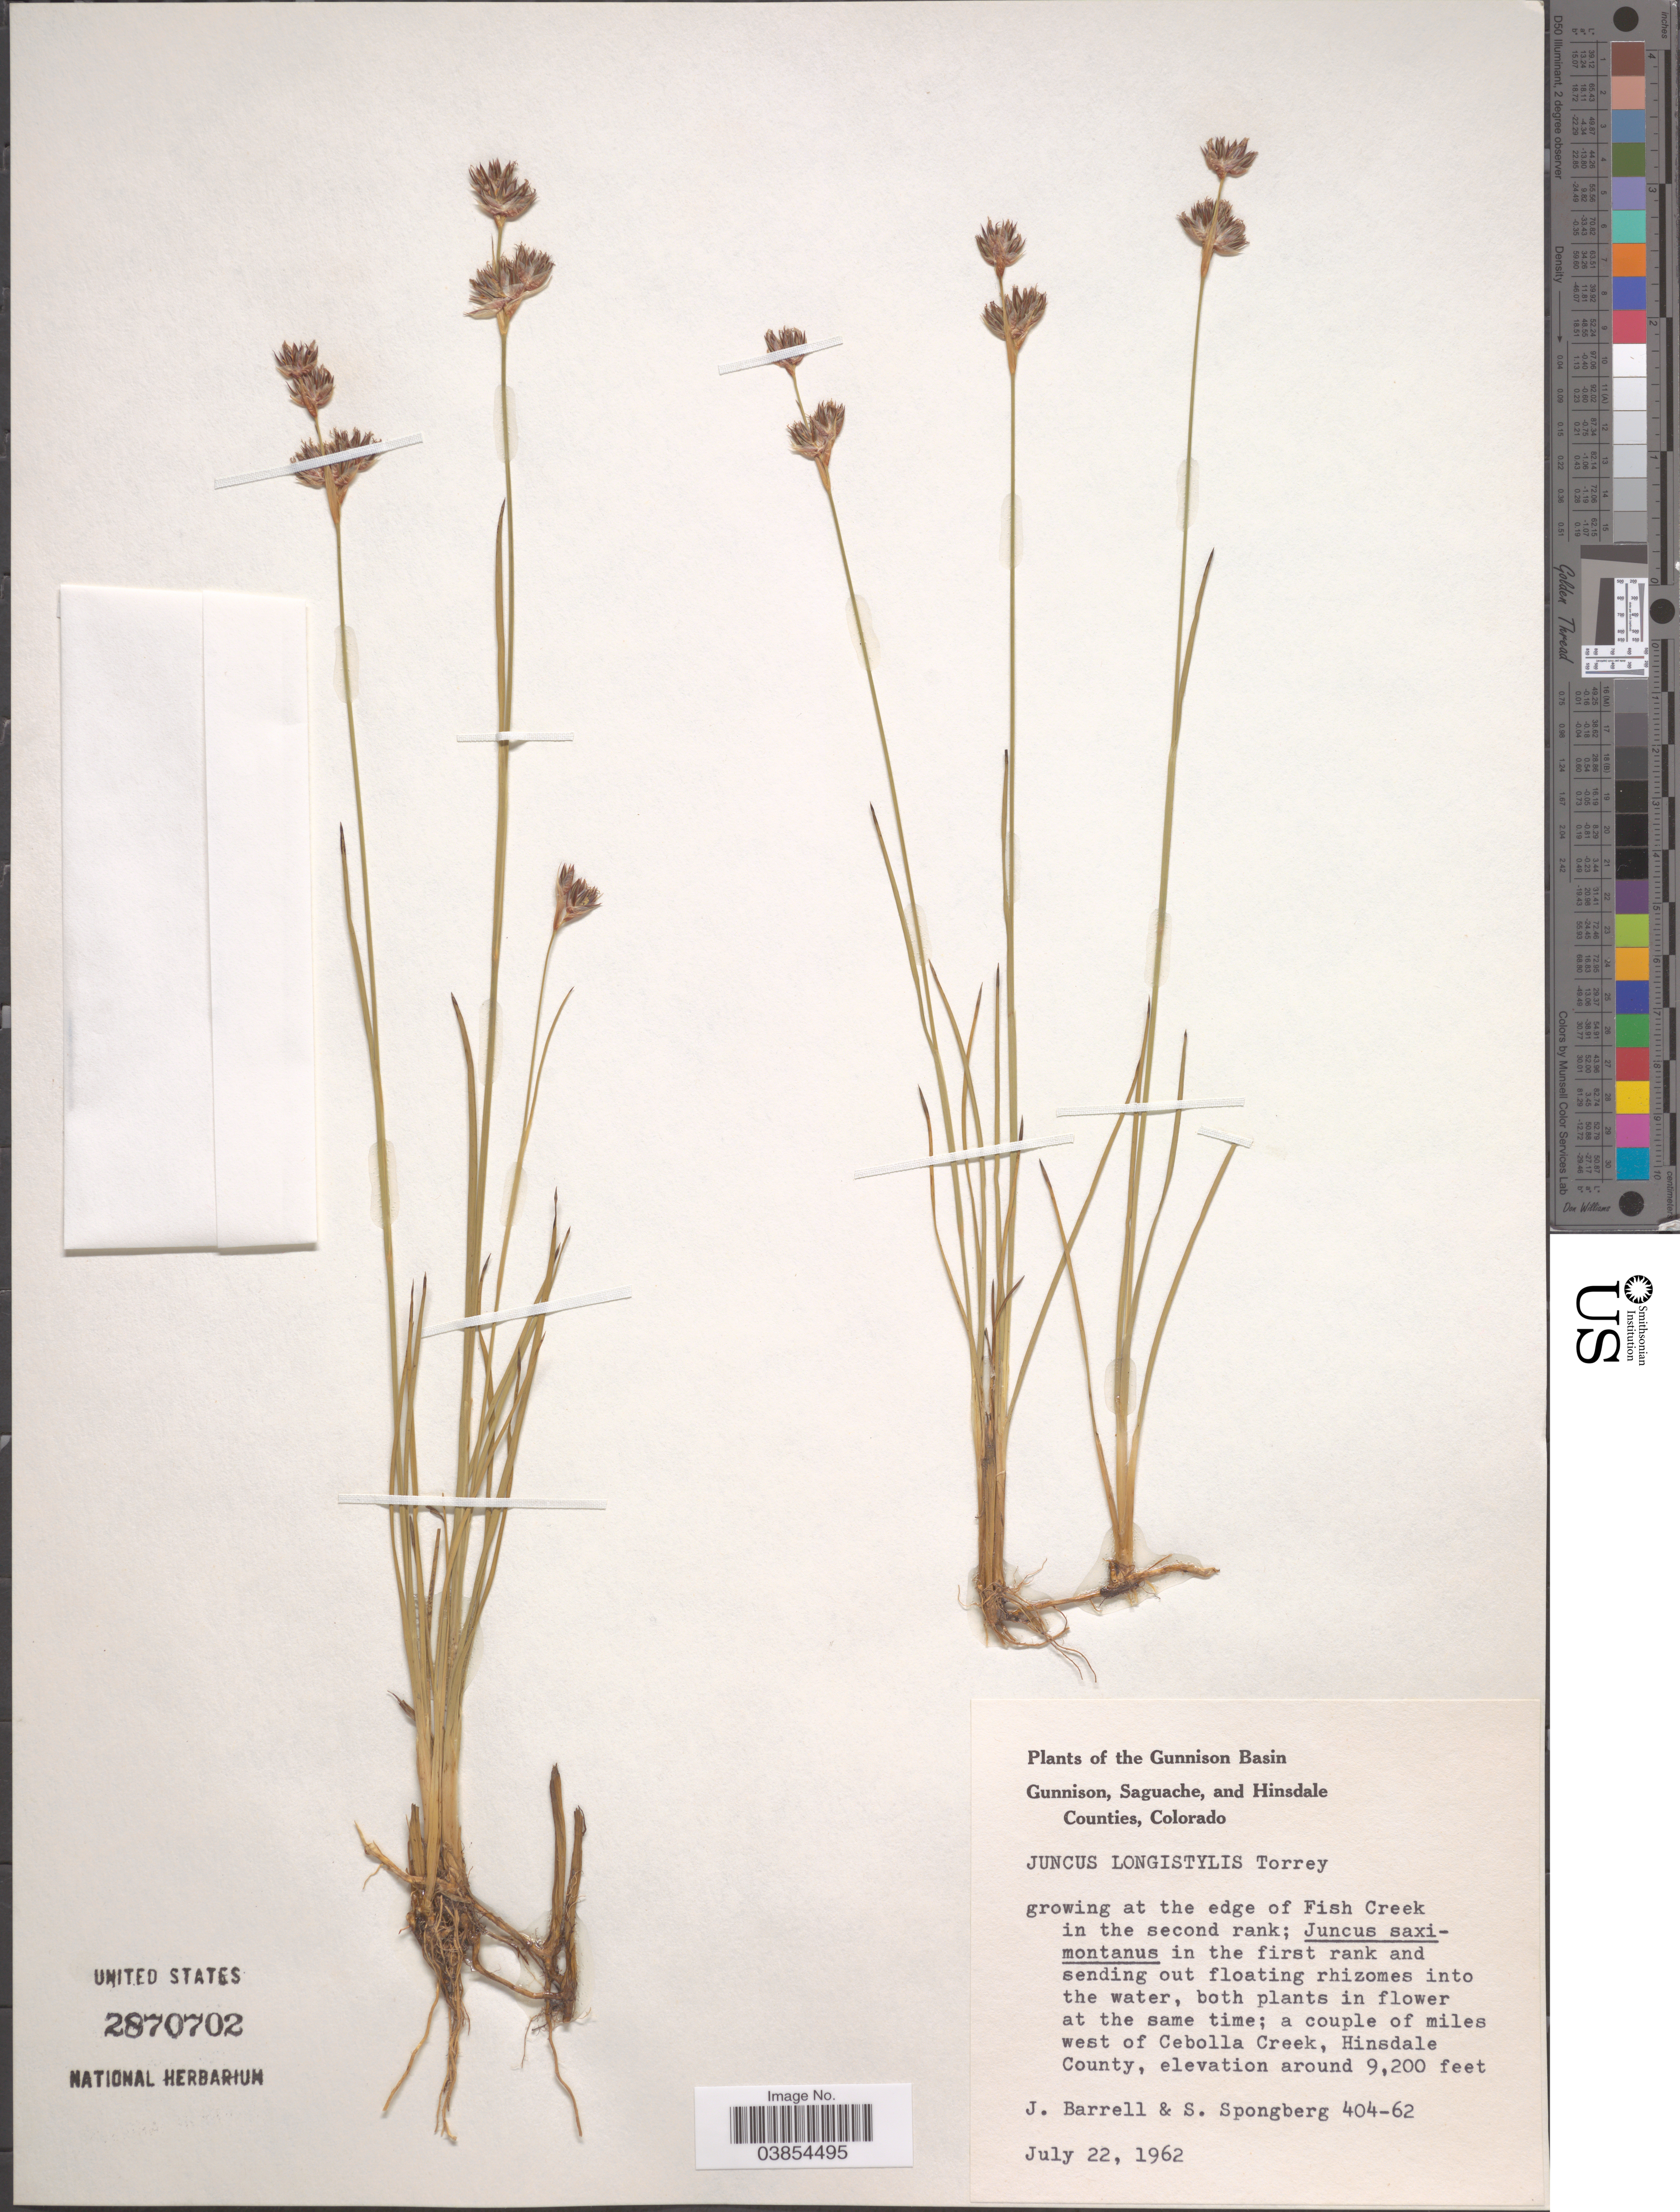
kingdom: Plantae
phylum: Tracheophyta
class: Liliopsida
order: Poales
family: Juncaceae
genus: Juncus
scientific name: Juncus longistylis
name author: Torr.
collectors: J. Barrell & S. A.Spongberg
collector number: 404-62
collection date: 1962-07-22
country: United States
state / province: Colorado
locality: Gunnison Basin. At the edge of Fish Creek in the second rank; a couple of miles west of Cebolla Creek, Hinsdale County.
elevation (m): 2804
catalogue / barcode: US 2870702